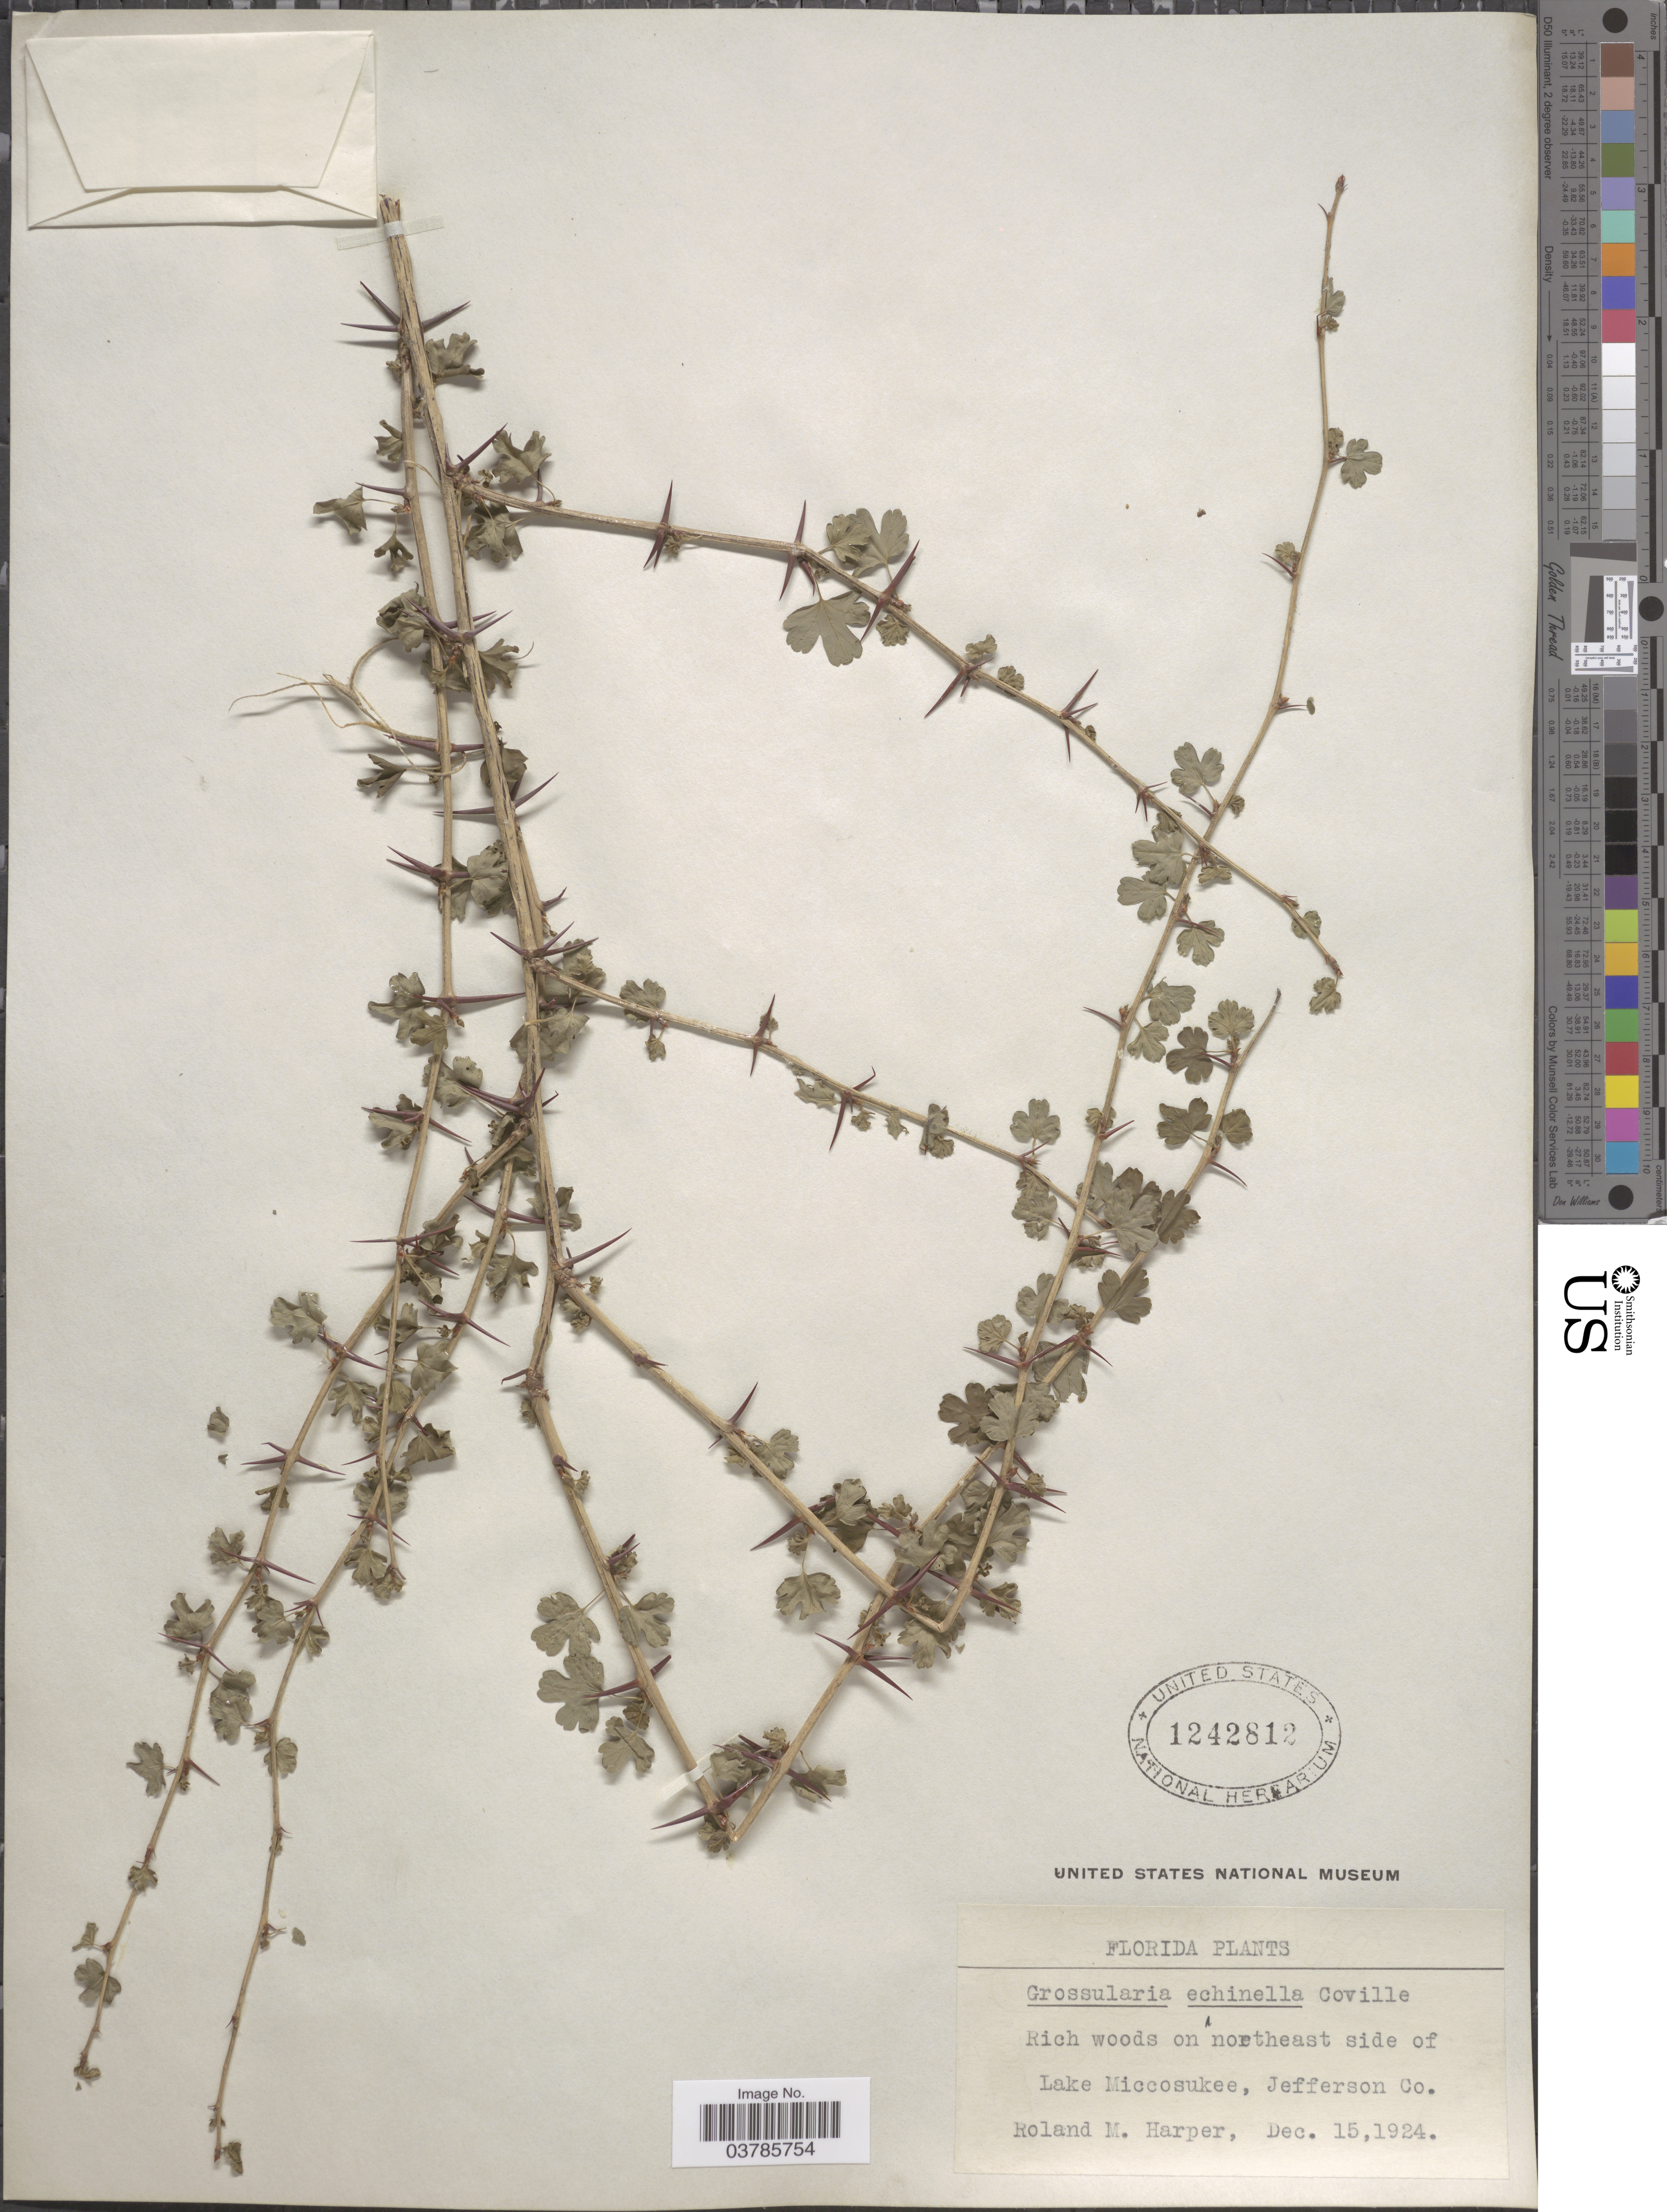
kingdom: Plantae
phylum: Tracheophyta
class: Magnoliopsida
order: Saxifragales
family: Grossulariaceae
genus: Ribes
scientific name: Ribes echinellum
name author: (Coville) Rehder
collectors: R. M. Harper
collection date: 1924-12-15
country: United States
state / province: Florida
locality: Rich woods on northeast side of Lake Miccosukee, Jefferson Co.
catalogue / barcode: US 1242812